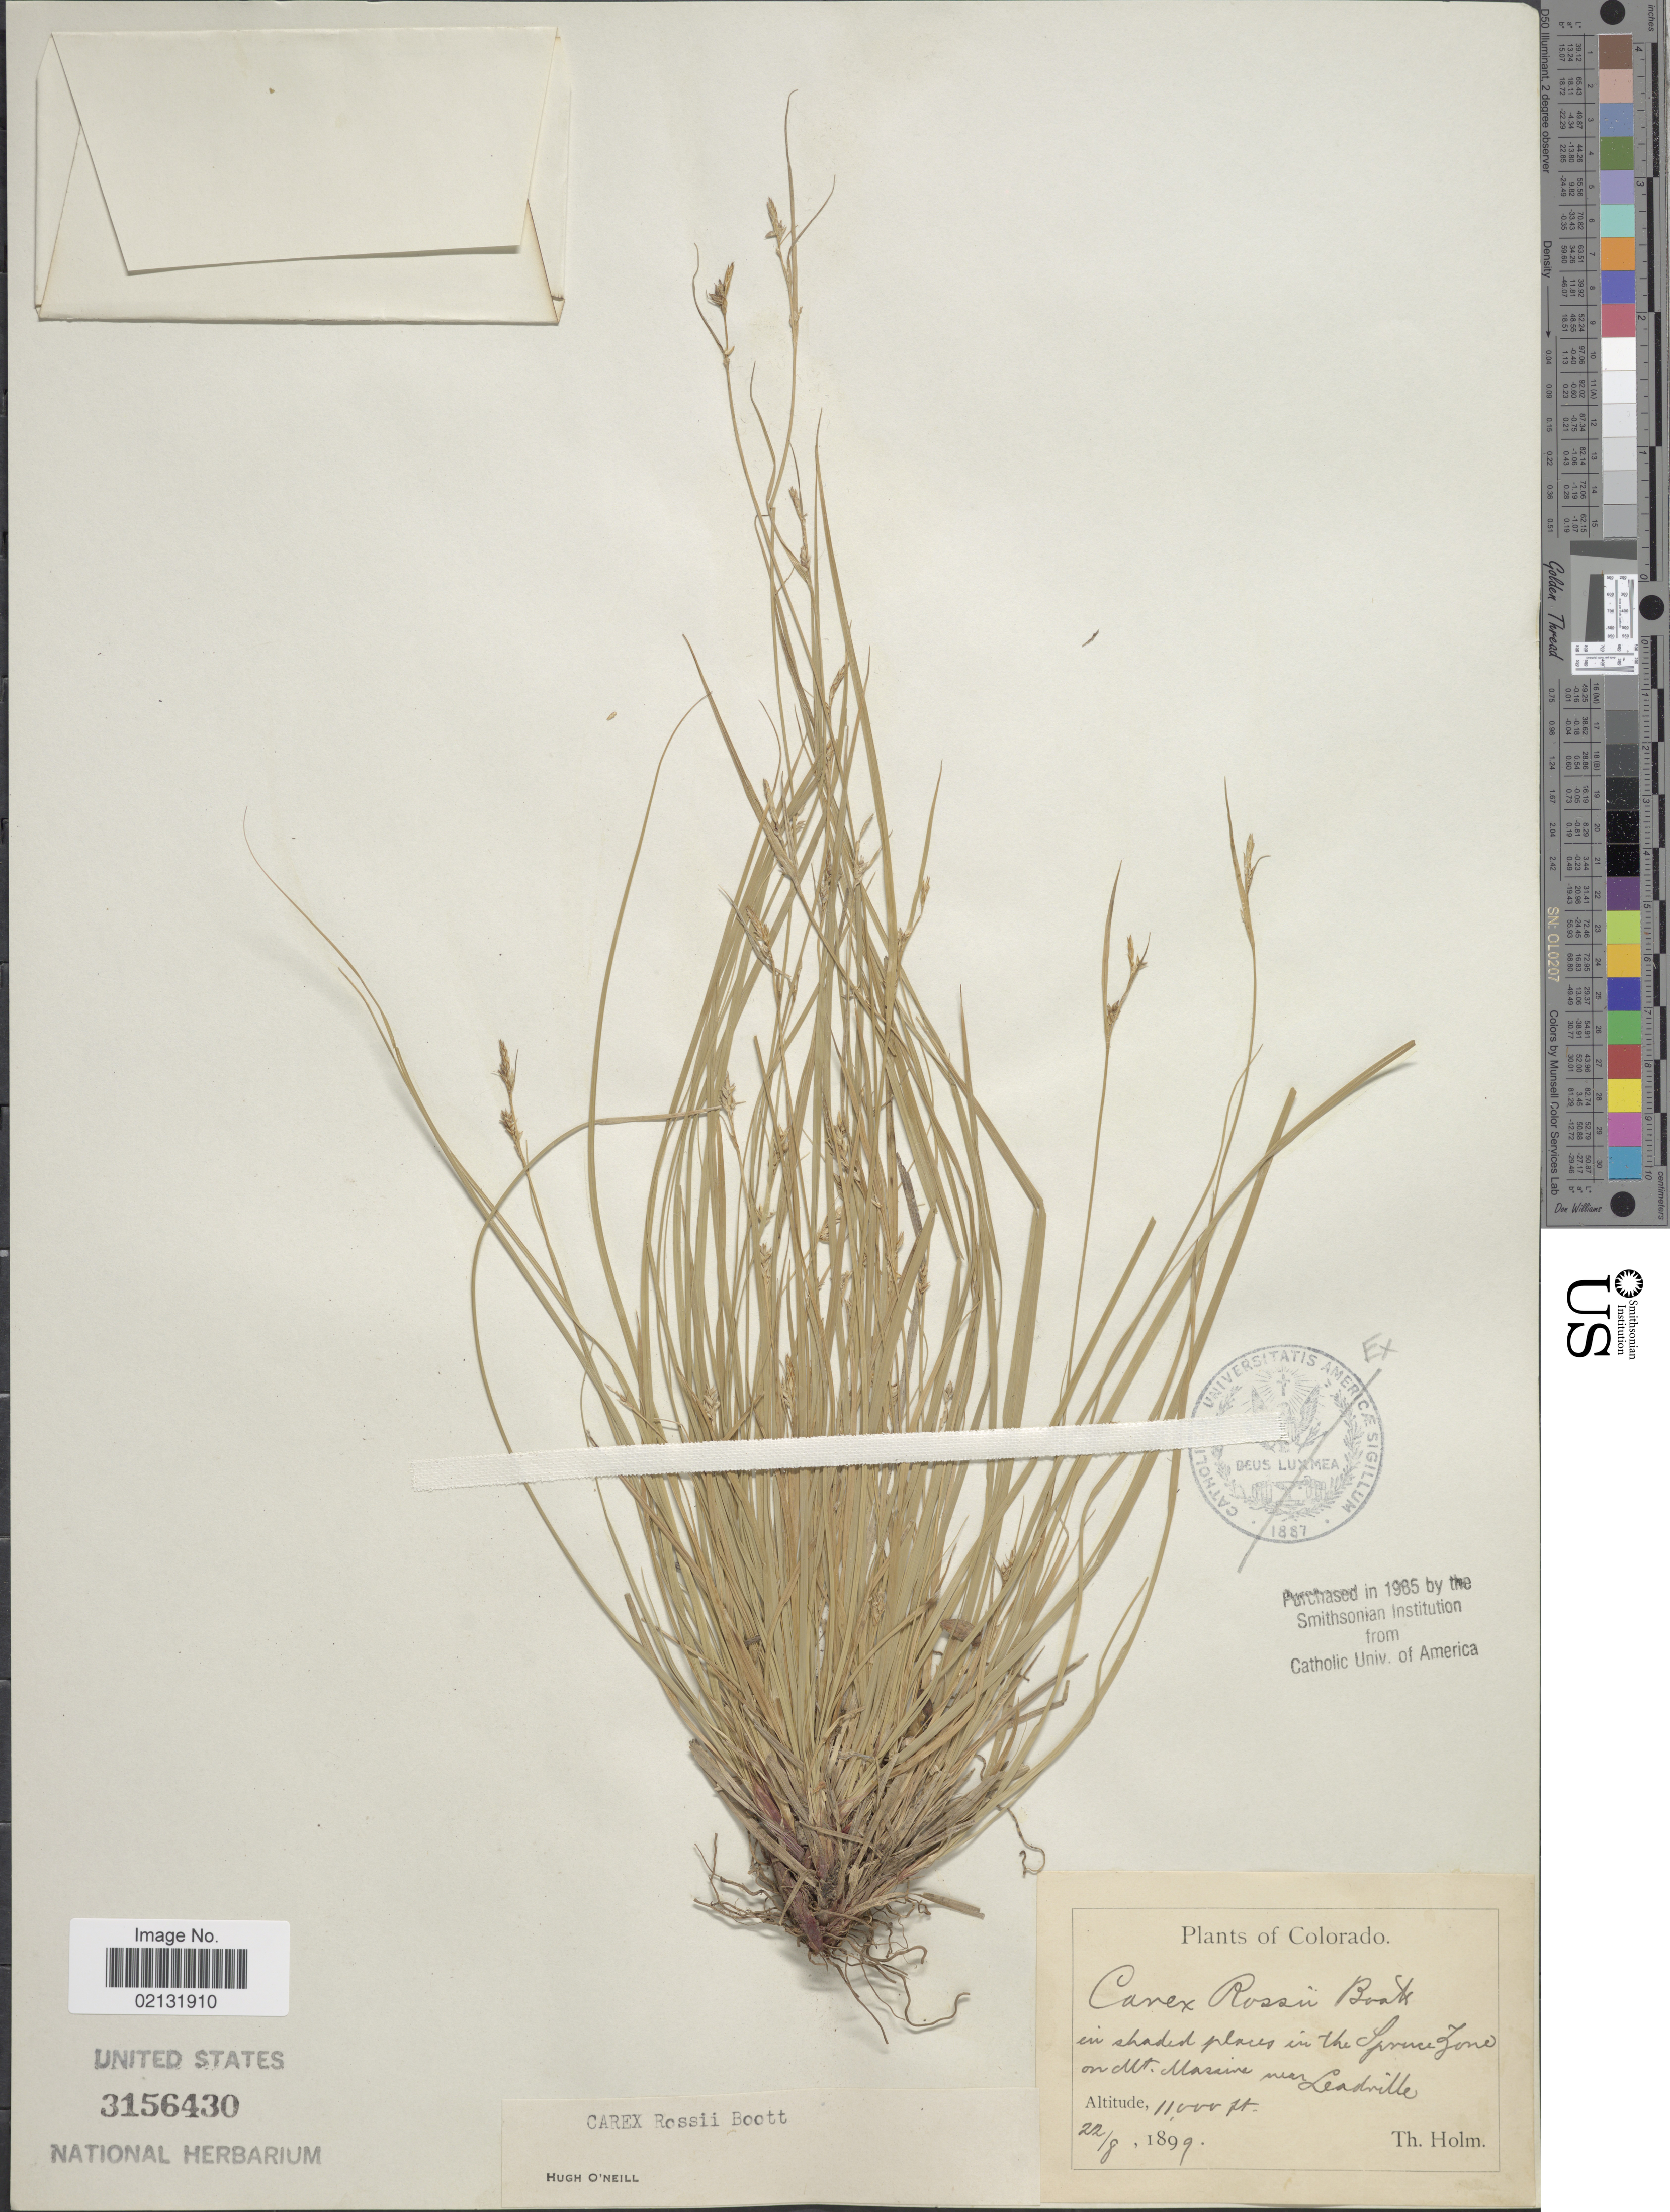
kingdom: Plantae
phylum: Tracheophyta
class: Liliopsida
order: Poales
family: Cyperaceae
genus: Carex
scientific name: Carex rossii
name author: Boott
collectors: T. Holm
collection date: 1899-08-22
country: United States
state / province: Colorado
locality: In shaded places in the Spruce Zone on Mt. Massive Near Leadville.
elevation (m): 3353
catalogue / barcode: US 3156430